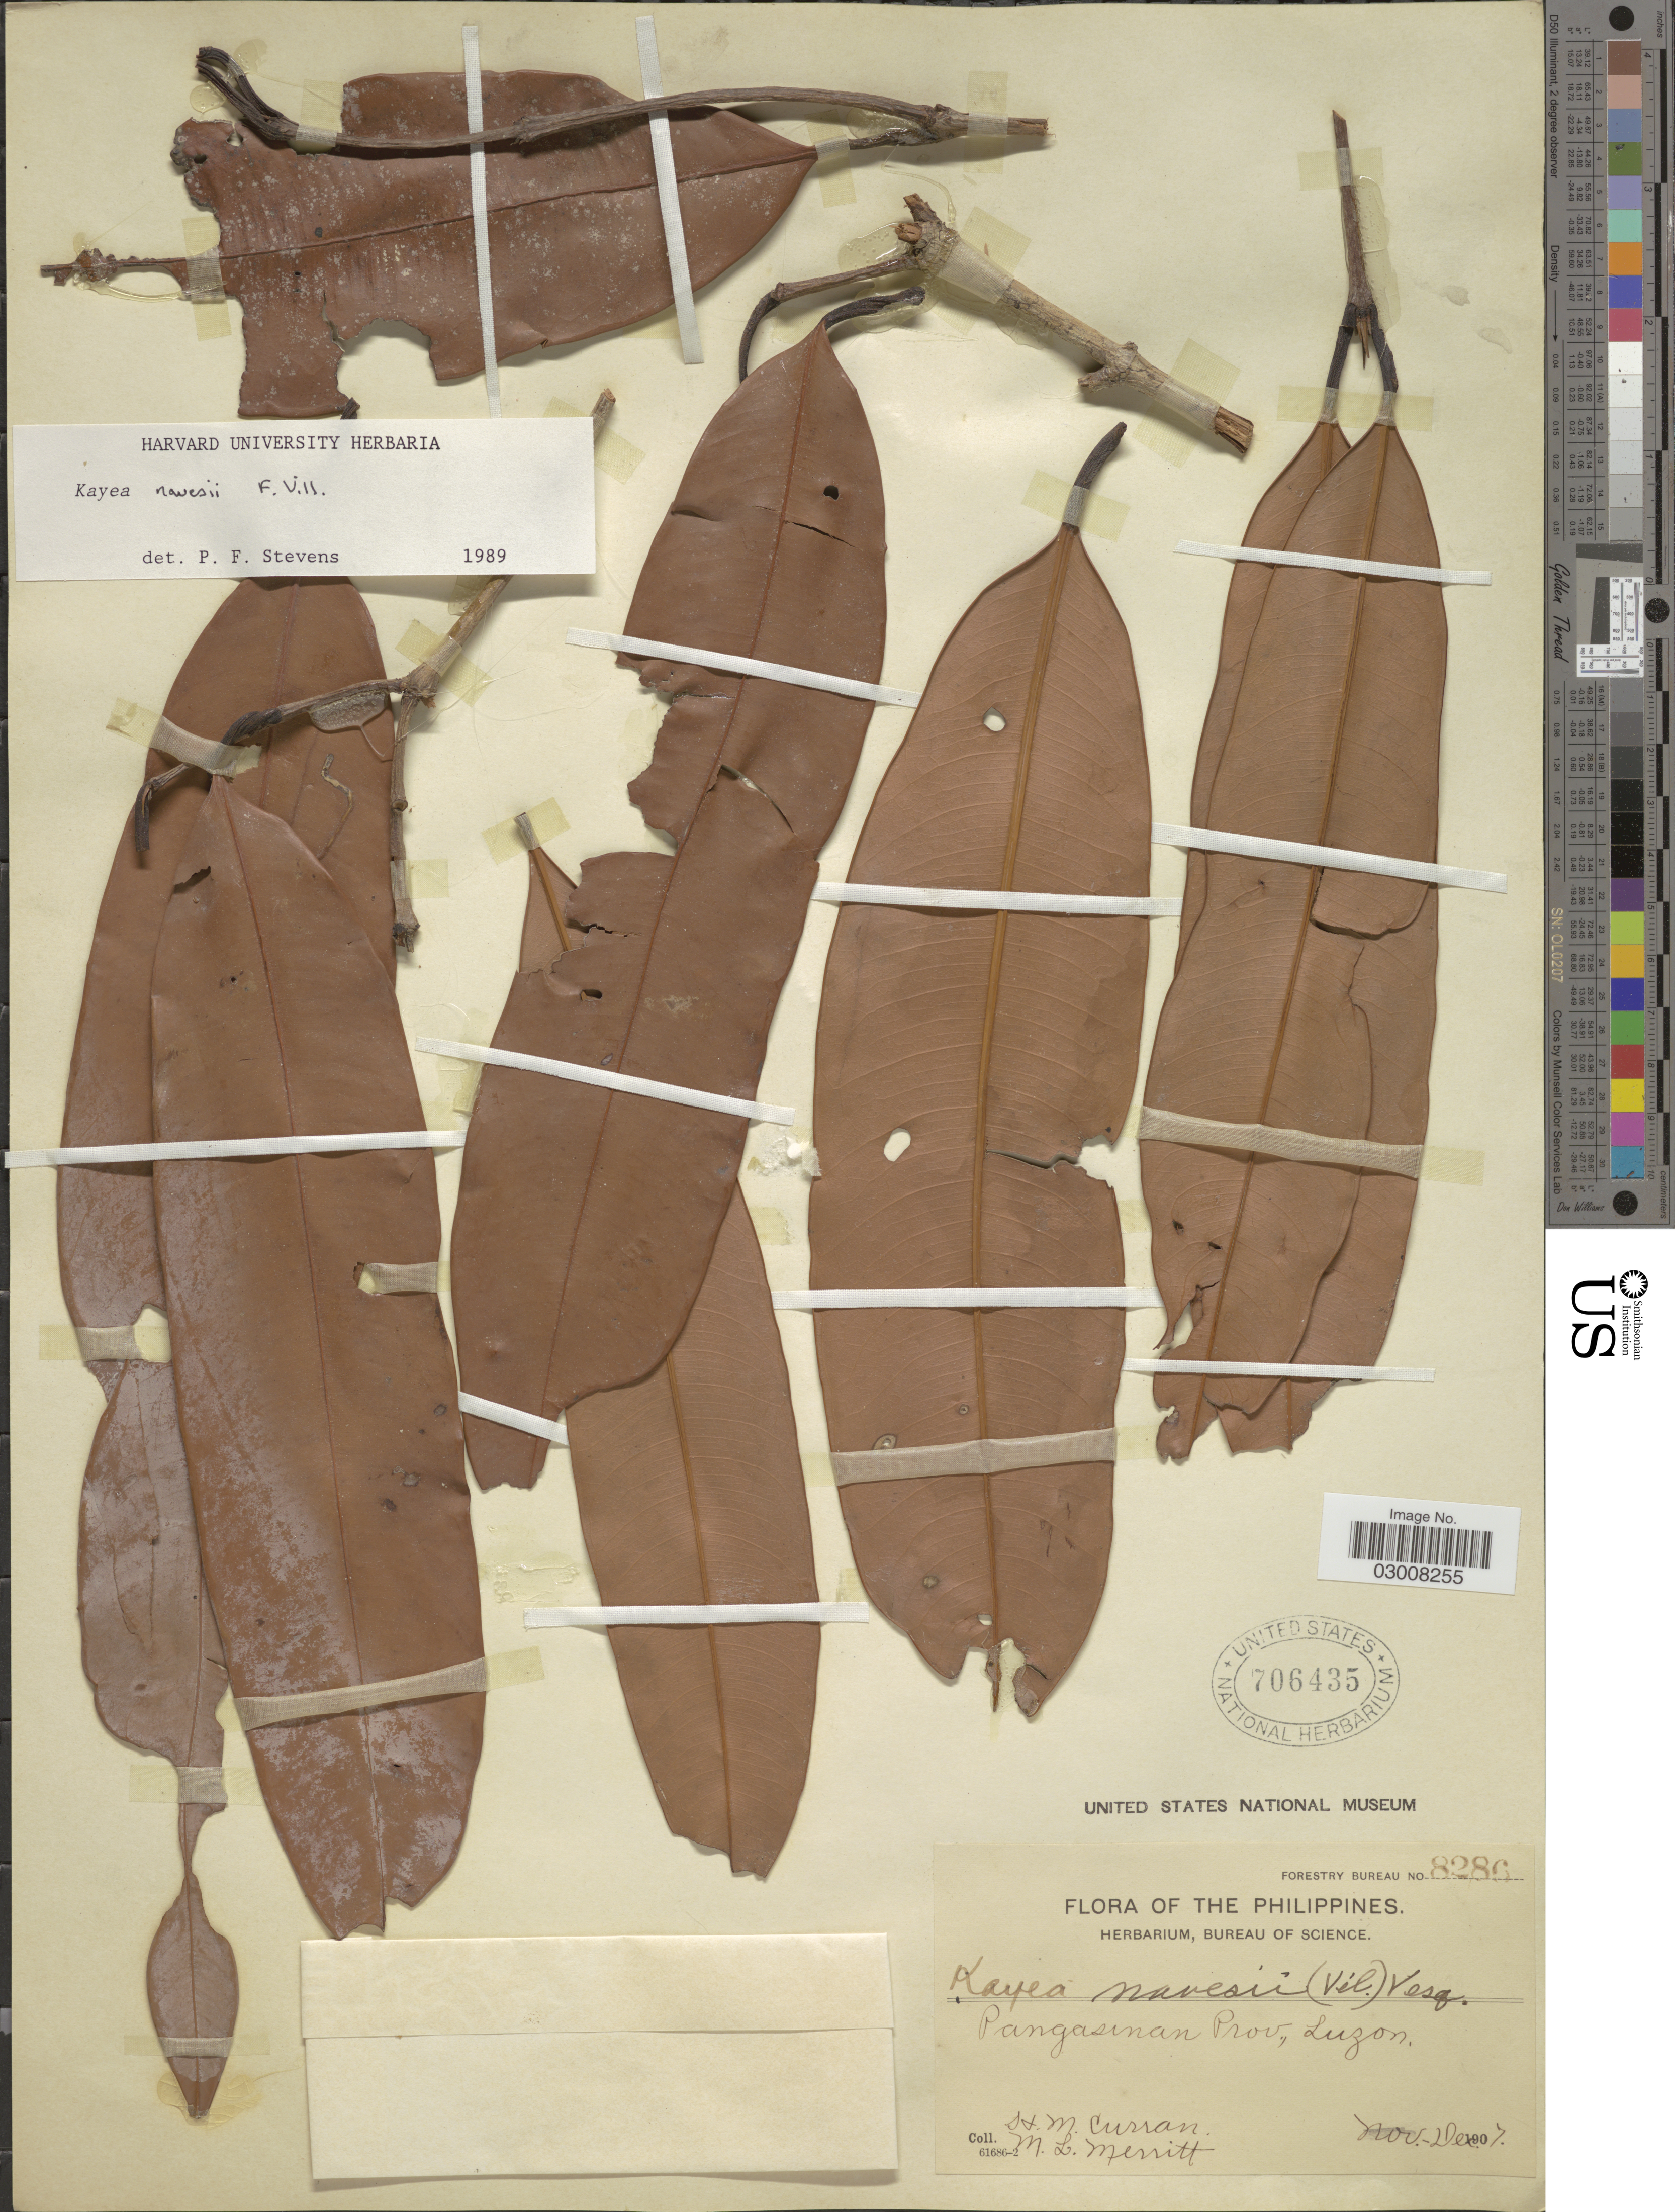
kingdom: Plantae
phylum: Tracheophyta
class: Magnoliopsida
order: Malpighiales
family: Calophyllaceae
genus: Kayea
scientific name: Kayea navesii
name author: Vesque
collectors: H. M. Curran & M. L. Merritt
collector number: Forestry Bureau 8286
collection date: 1907-11/1907-12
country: Philippines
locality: Pangasinan Prov., Luzon.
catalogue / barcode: US 706435